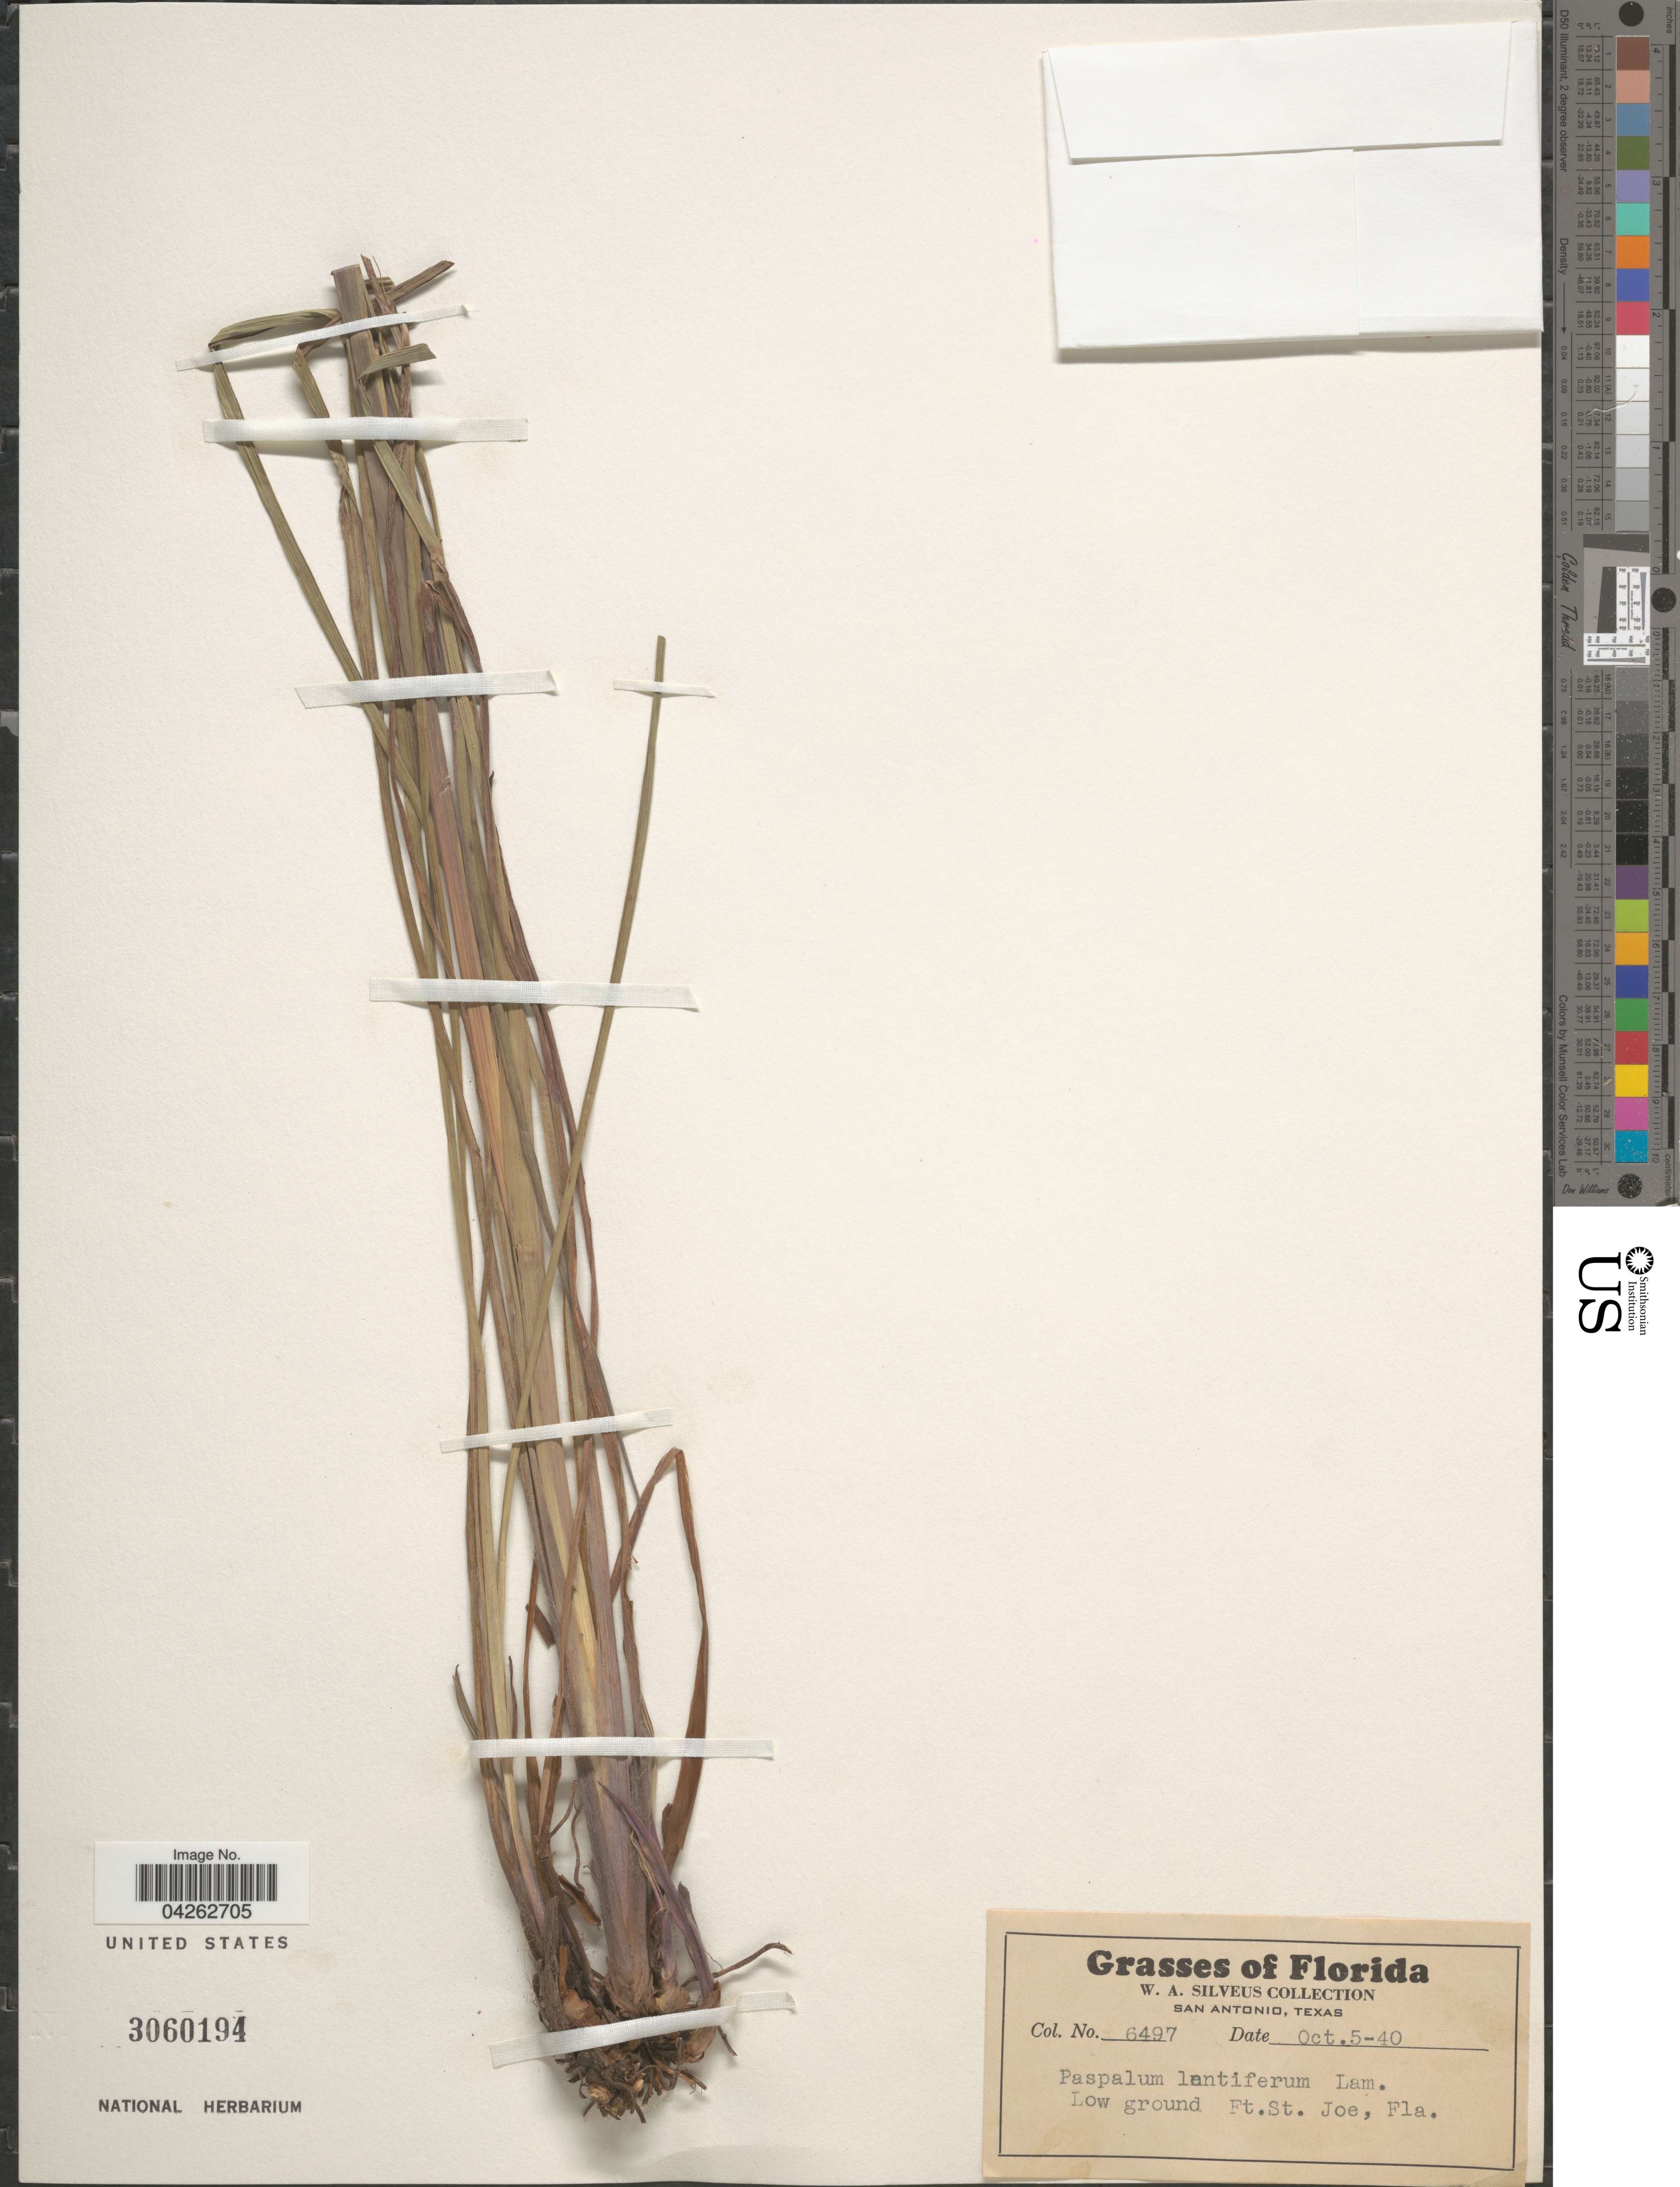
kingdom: Plantae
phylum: Tracheophyta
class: Liliopsida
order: Poales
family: Poaceae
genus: Paspalum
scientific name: Paspalum lentiferum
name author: Lam.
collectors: W. Silveus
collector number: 6497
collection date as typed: Transcribed d/m/y: 5/10/40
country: United States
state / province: Florida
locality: Low ground Ft. St. Joe.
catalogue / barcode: US 3060194